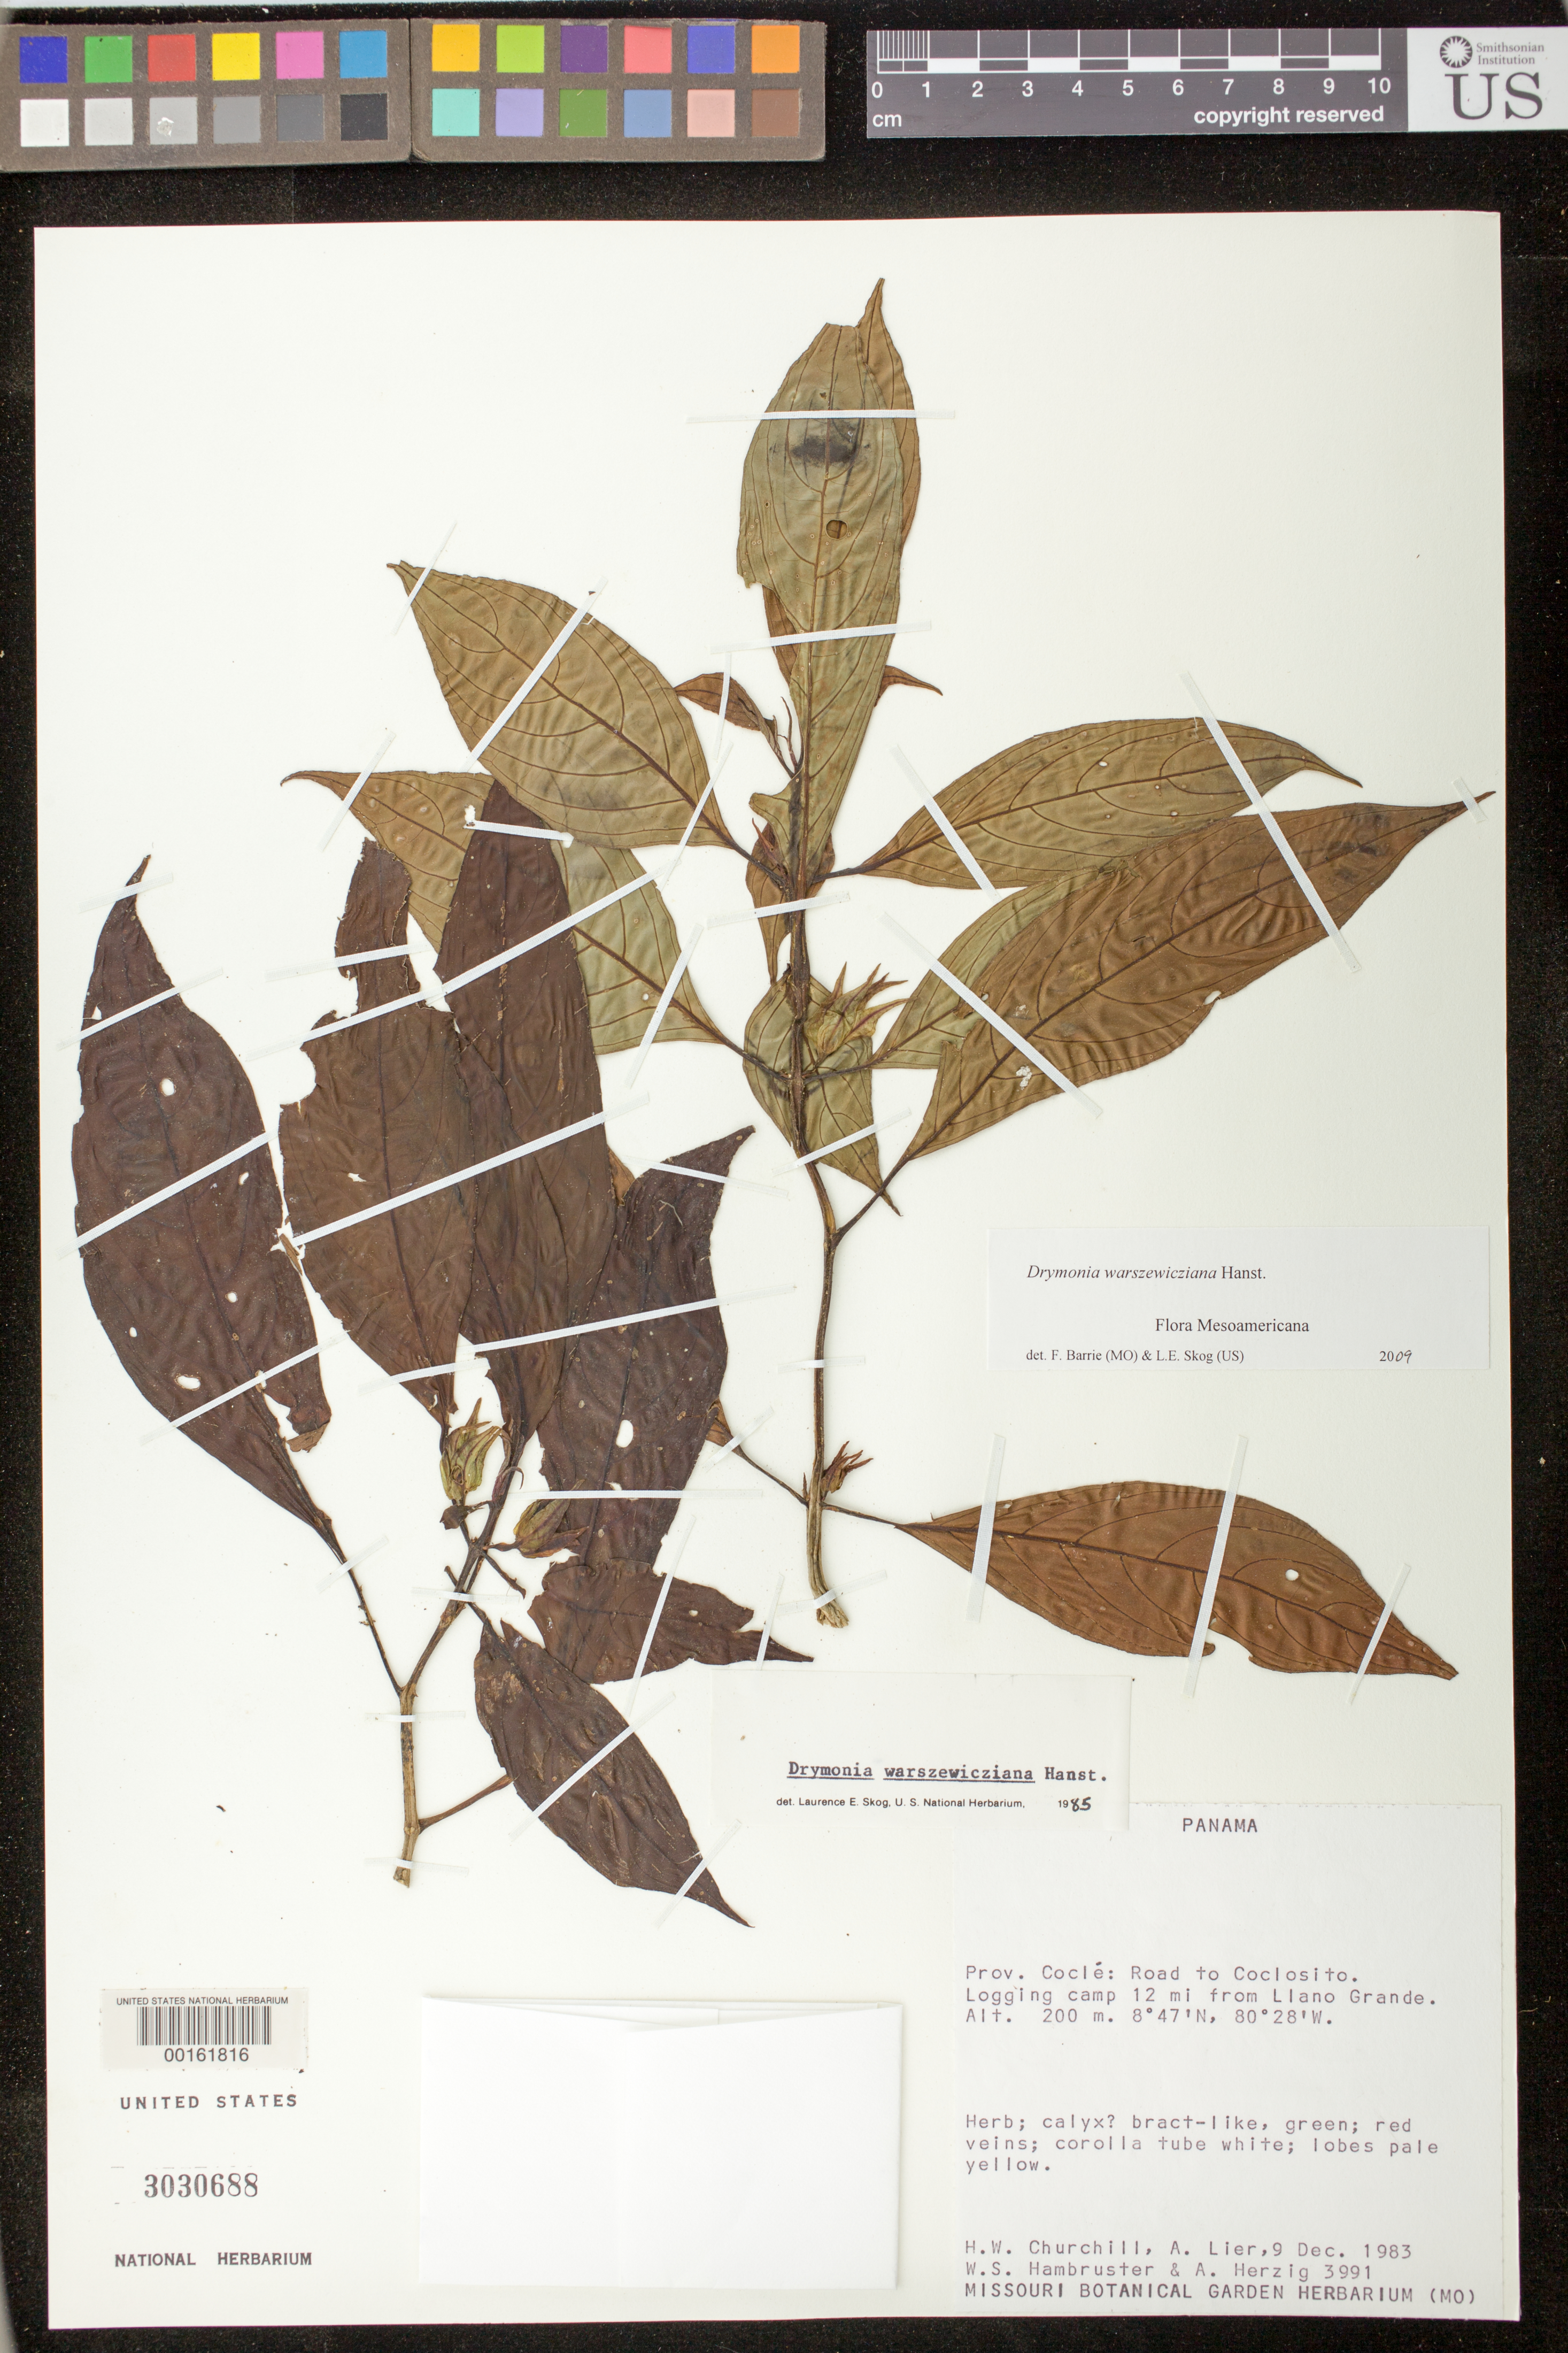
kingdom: Plantae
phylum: Tracheophyta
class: Magnoliopsida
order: Lamiales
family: Gesneriaceae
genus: Drymonia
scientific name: Drymonia warszewicziana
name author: Hanst.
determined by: Skog, Laurence E.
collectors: H. Churchill, A. Lier, W. Hambruster & A. Herzig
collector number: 3991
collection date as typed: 09 Dec 1983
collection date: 1983-12-09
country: Panama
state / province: Coclé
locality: Road to Coclosito, logging camp 12 mi from Llano Grande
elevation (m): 200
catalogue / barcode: US 3030688